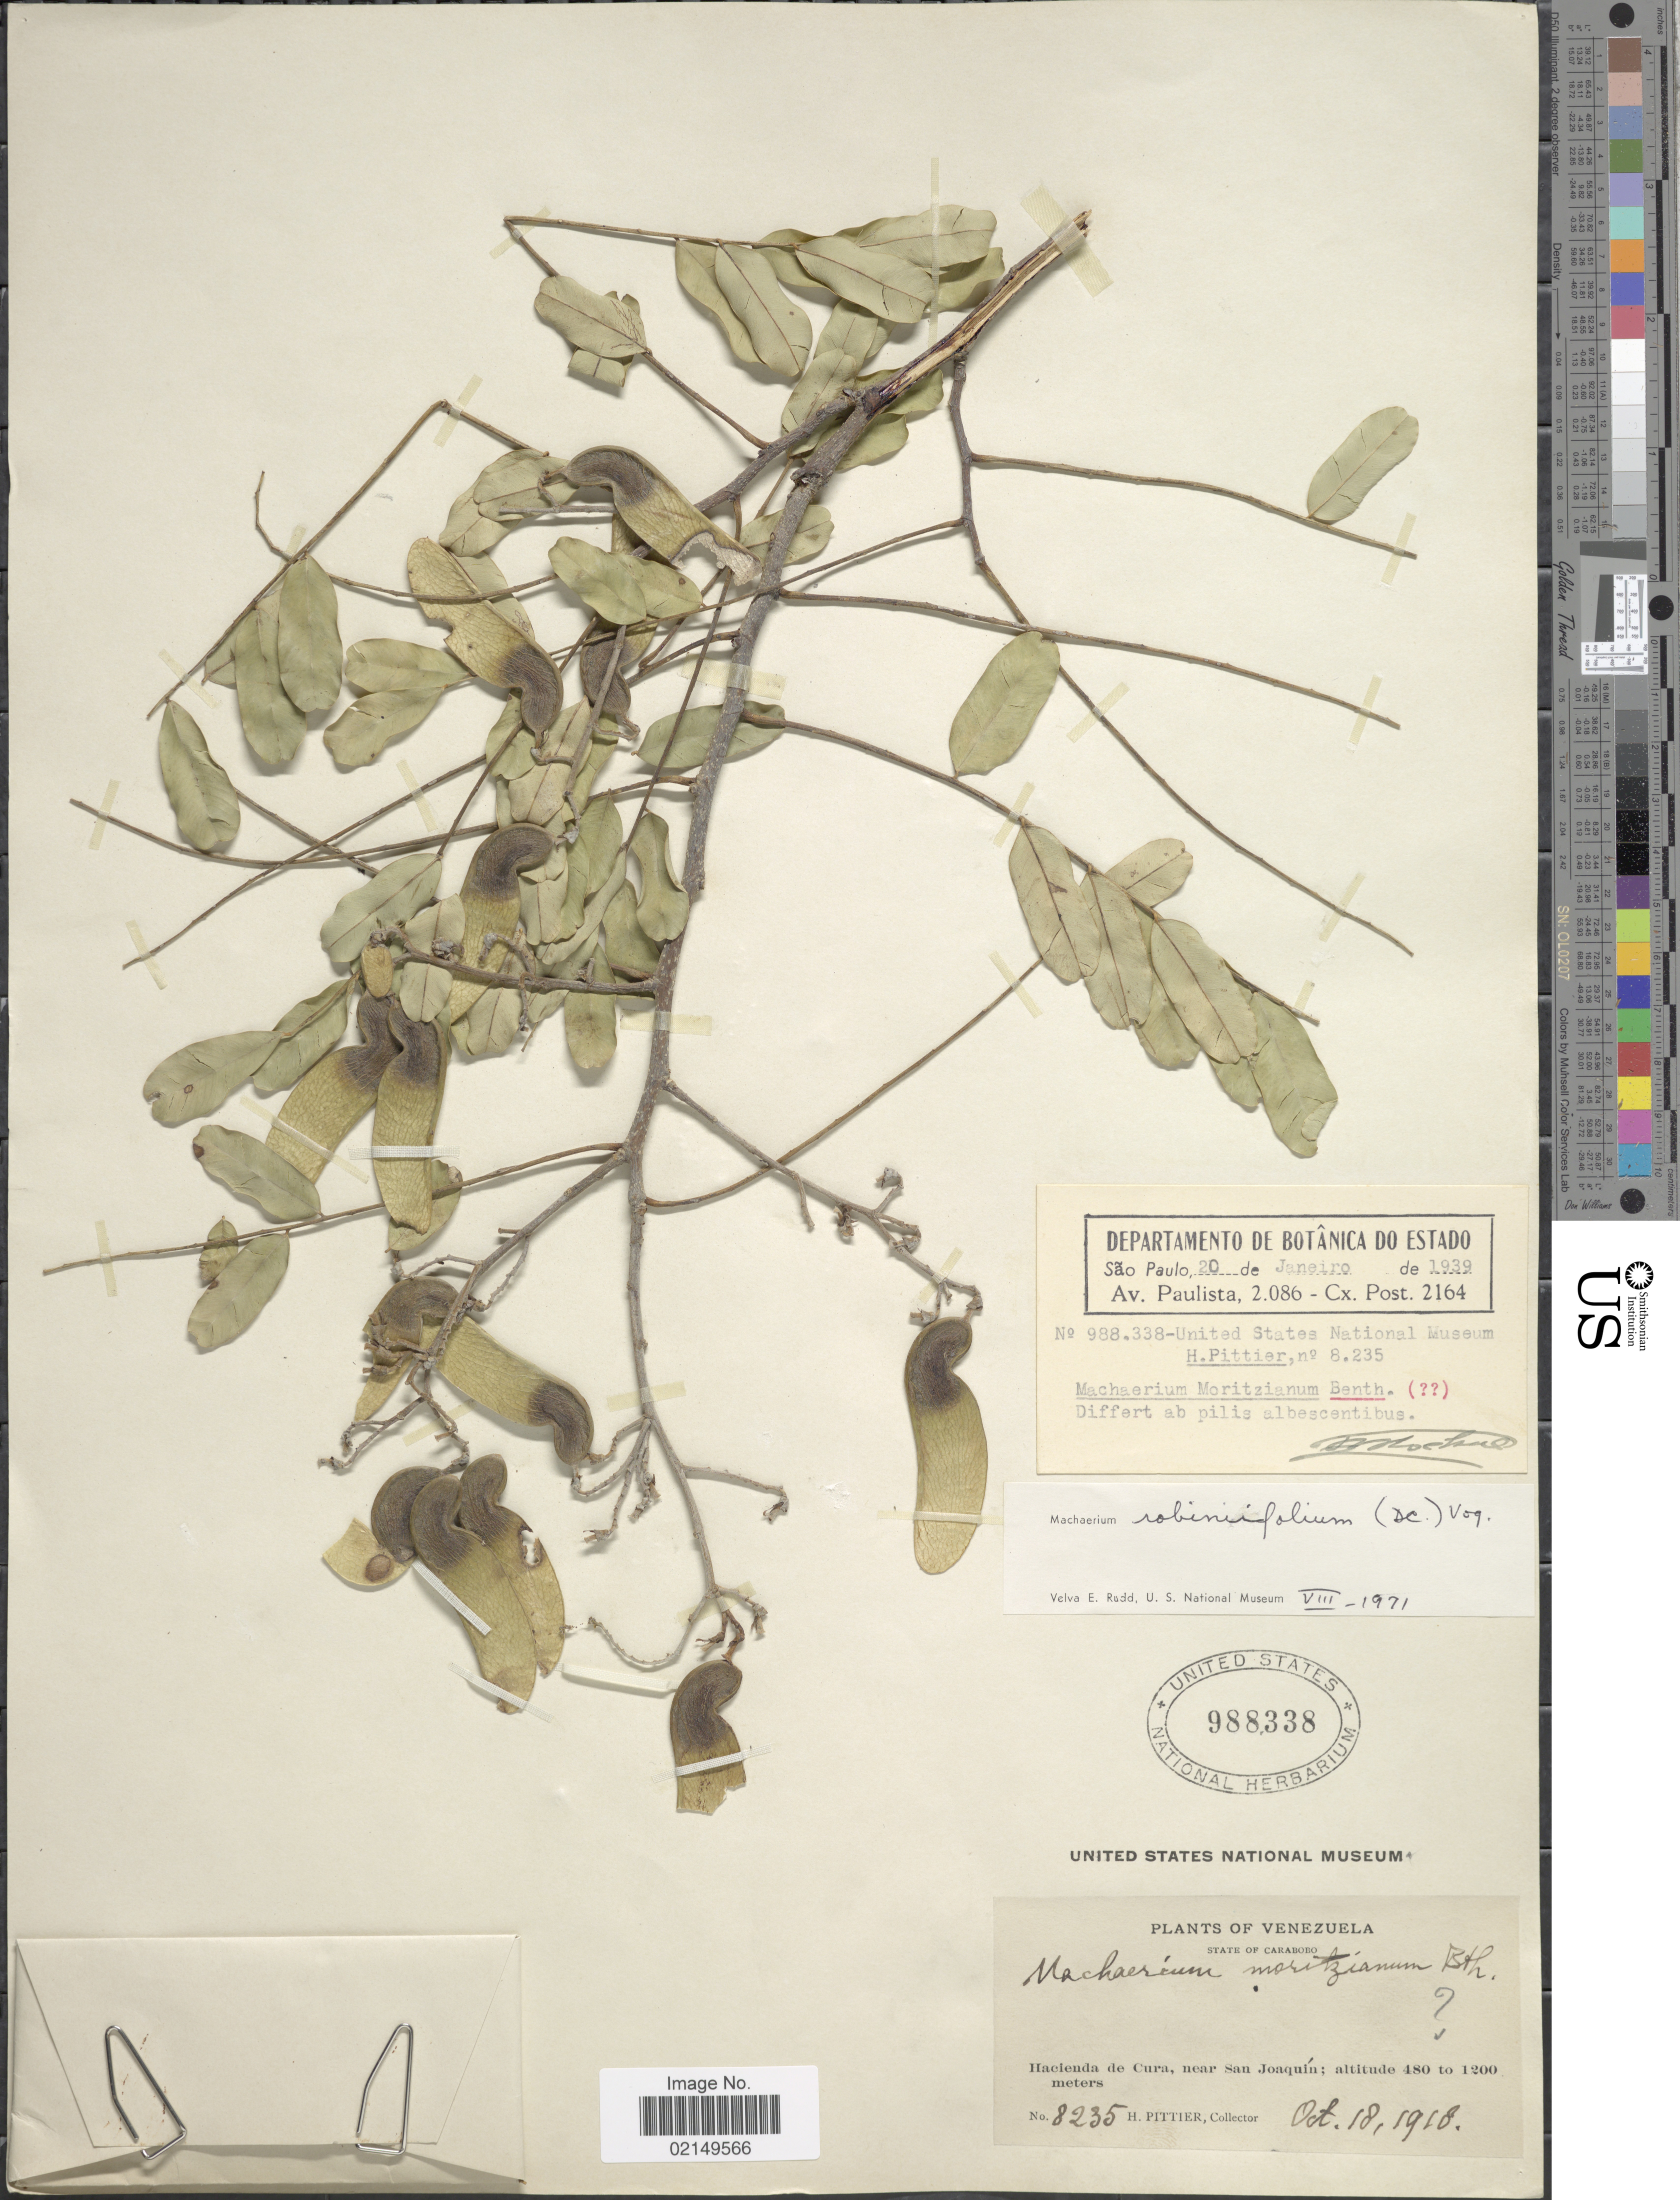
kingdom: Plantae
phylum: Tracheophyta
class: Magnoliopsida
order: Fabales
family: Fabaceae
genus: Machaerium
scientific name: Machaerium robinifolium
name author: (DC.) Vogel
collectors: H. F. Pittier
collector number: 8235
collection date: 1918-10-18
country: Venezuela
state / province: Carabobo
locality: State of Carabobo, Hacienda de Cura, near San Joaquin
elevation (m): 480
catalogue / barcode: US 988338